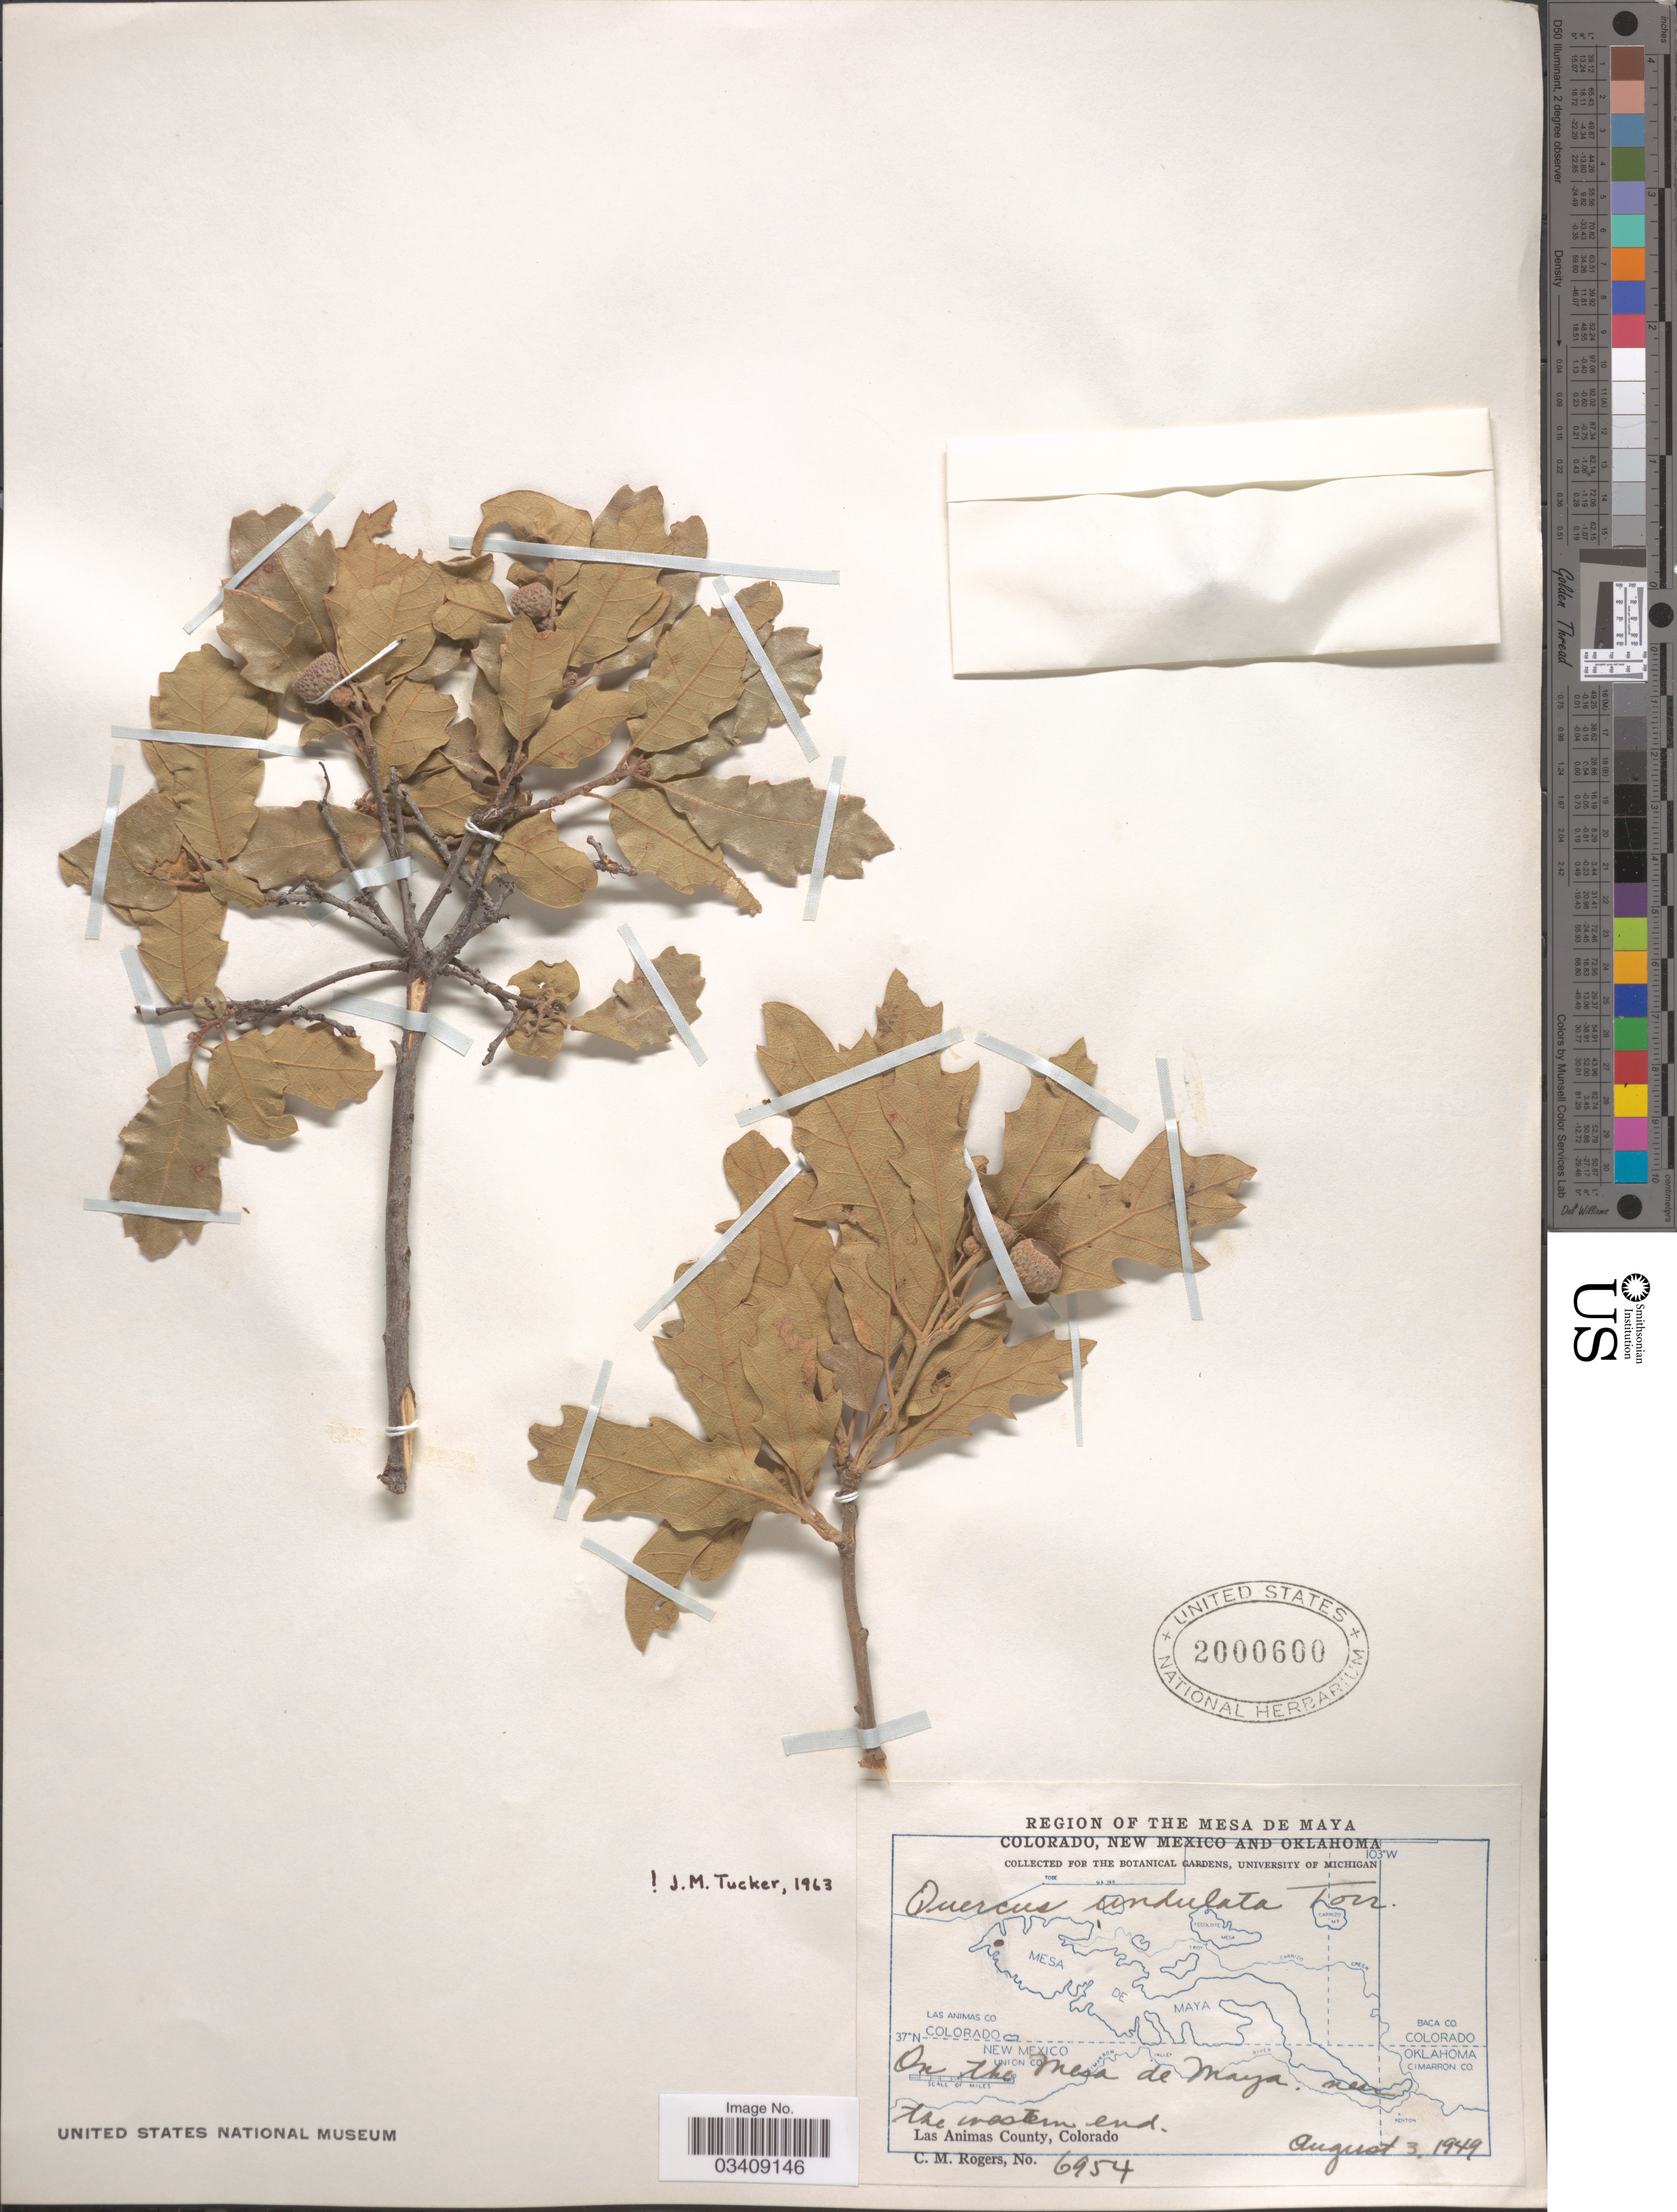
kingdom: Plantae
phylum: Tracheophyta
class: Magnoliopsida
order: Fagales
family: Fagaceae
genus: Quercus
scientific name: Quercus undulata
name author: Torr.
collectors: C. M. Rogers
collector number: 6954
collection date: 1949-08-03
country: United States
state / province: Colorado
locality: Region of the Mesa de Maya. On the Mesa de Maya near the western end. Las Animas County.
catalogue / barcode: US 2000600